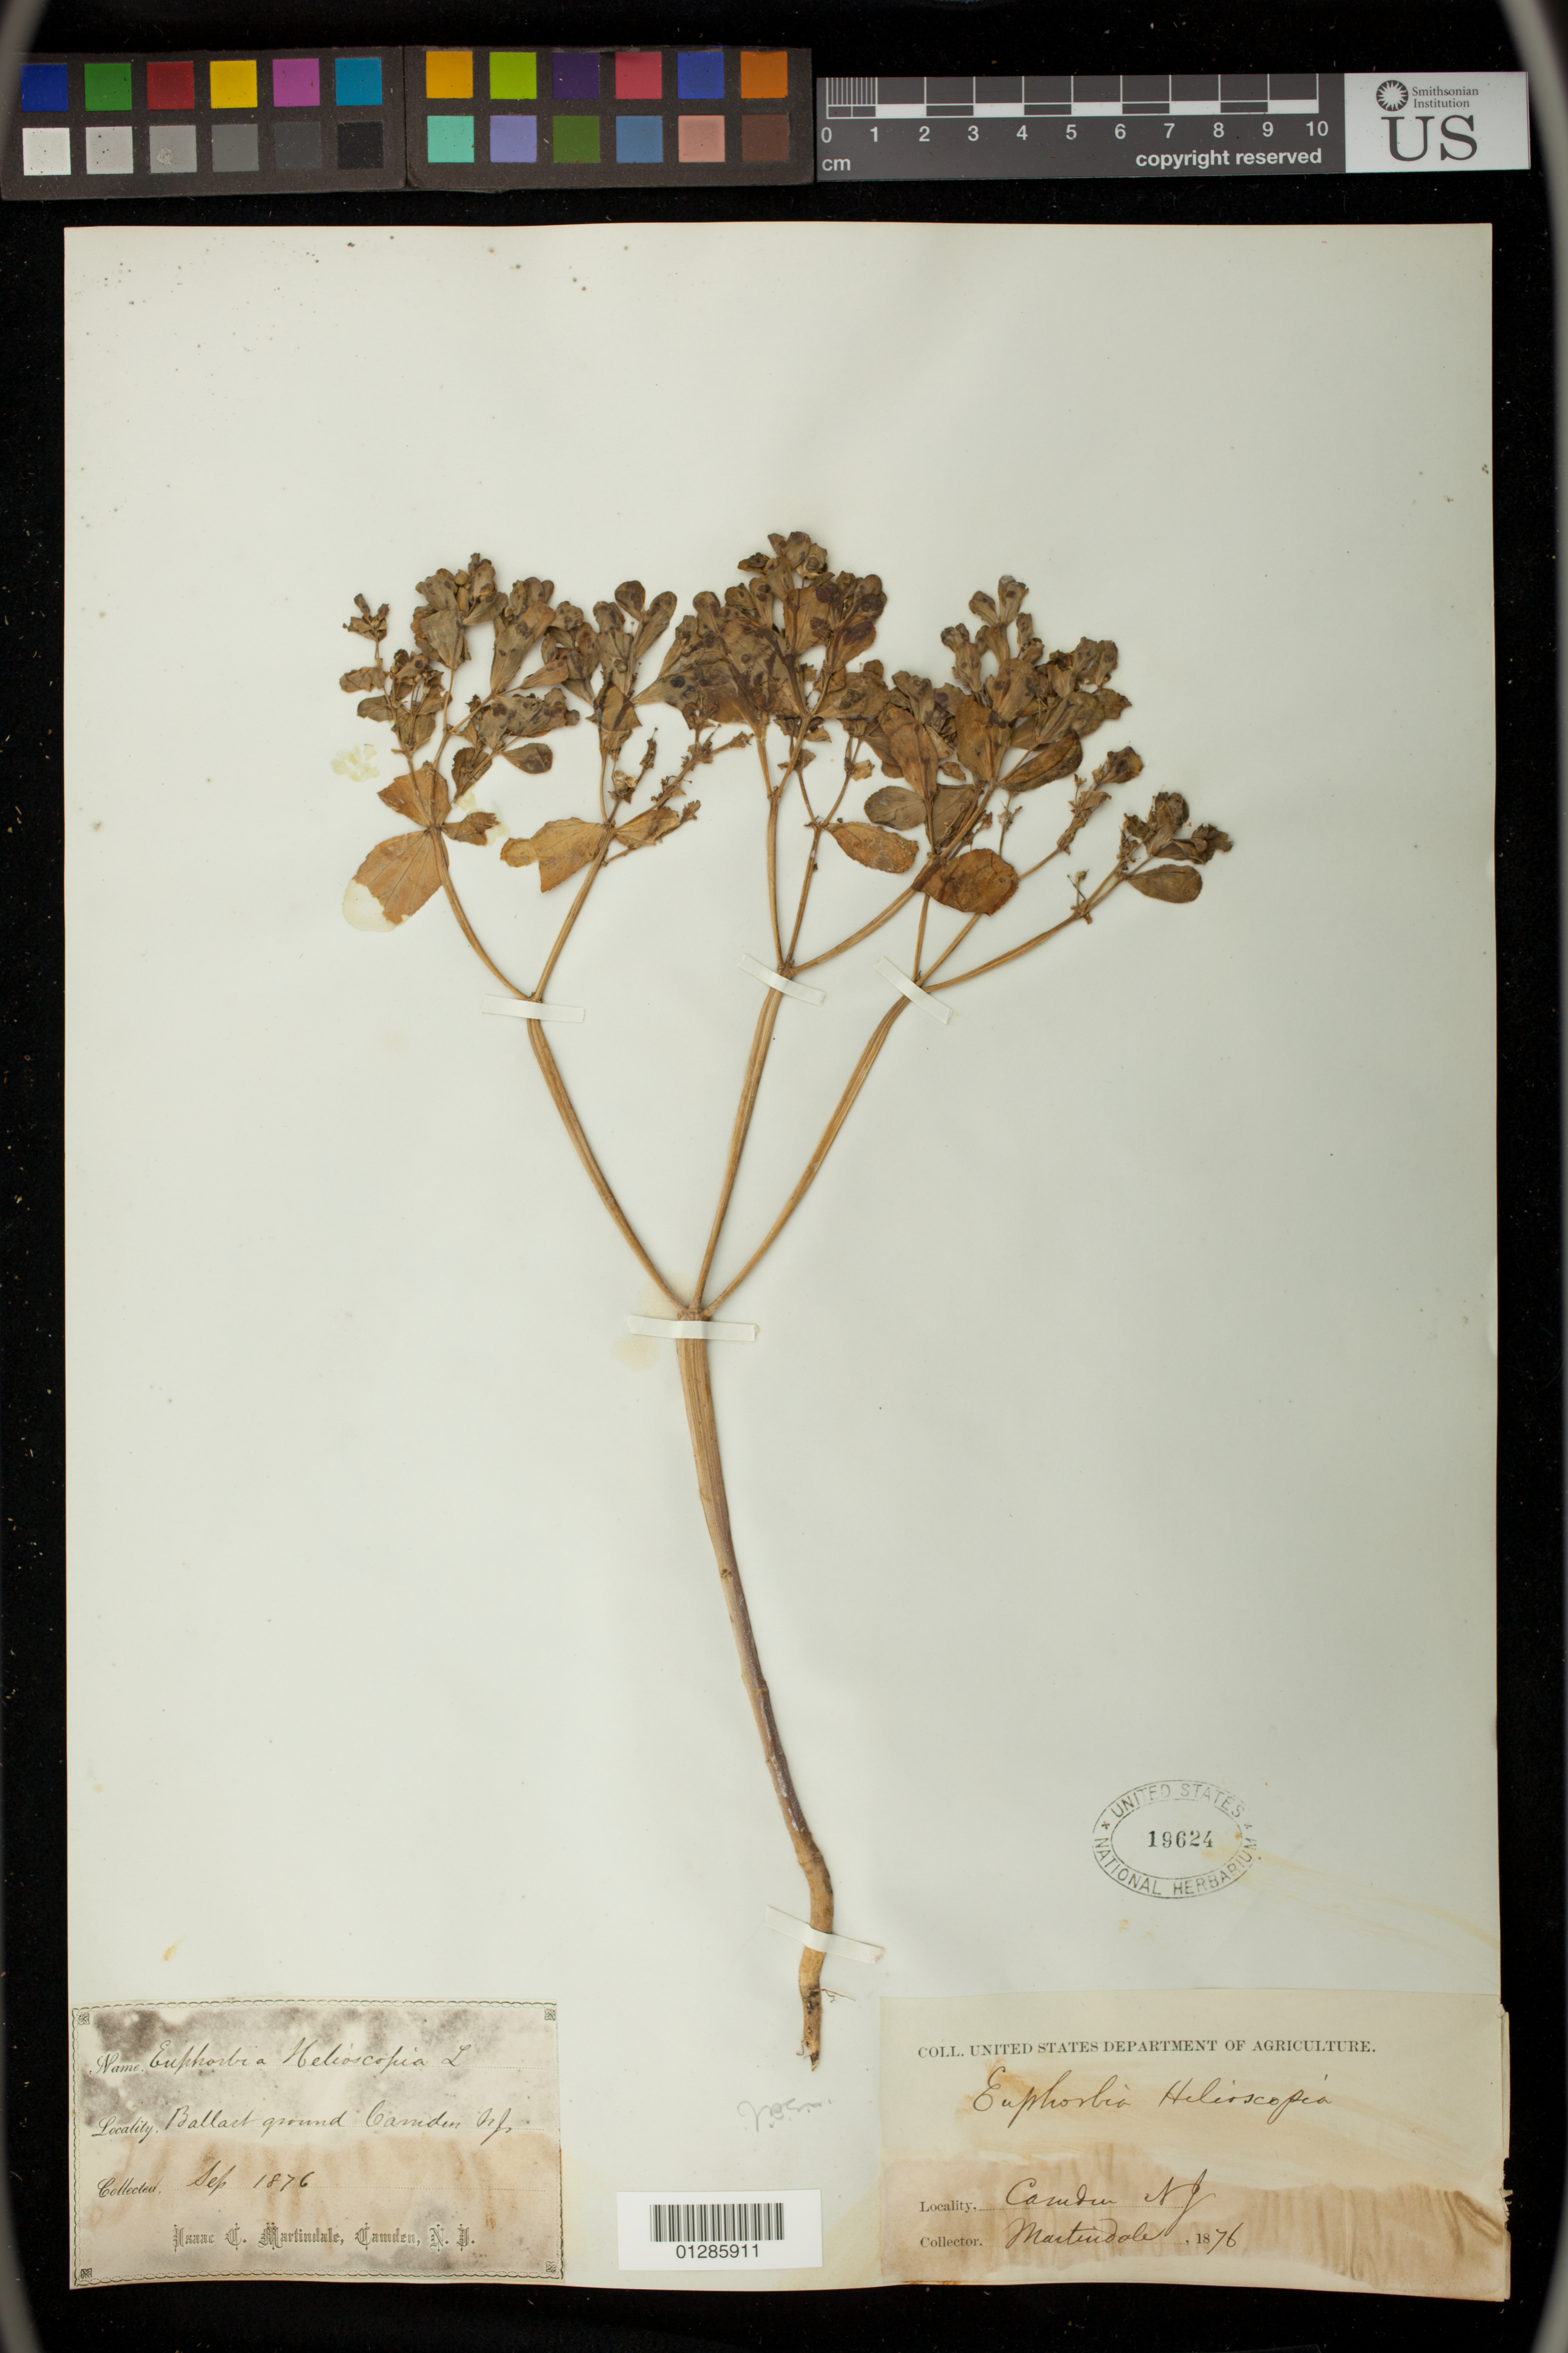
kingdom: Plantae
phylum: Tracheophyta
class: Magnoliopsida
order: Malpighiales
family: Euphorbiaceae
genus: Euphorbia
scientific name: Euphorbia helioscopia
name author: L.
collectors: I. C. Martindale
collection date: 1876-09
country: United States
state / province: New Jersey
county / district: Camden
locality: Camden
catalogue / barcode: US 19624